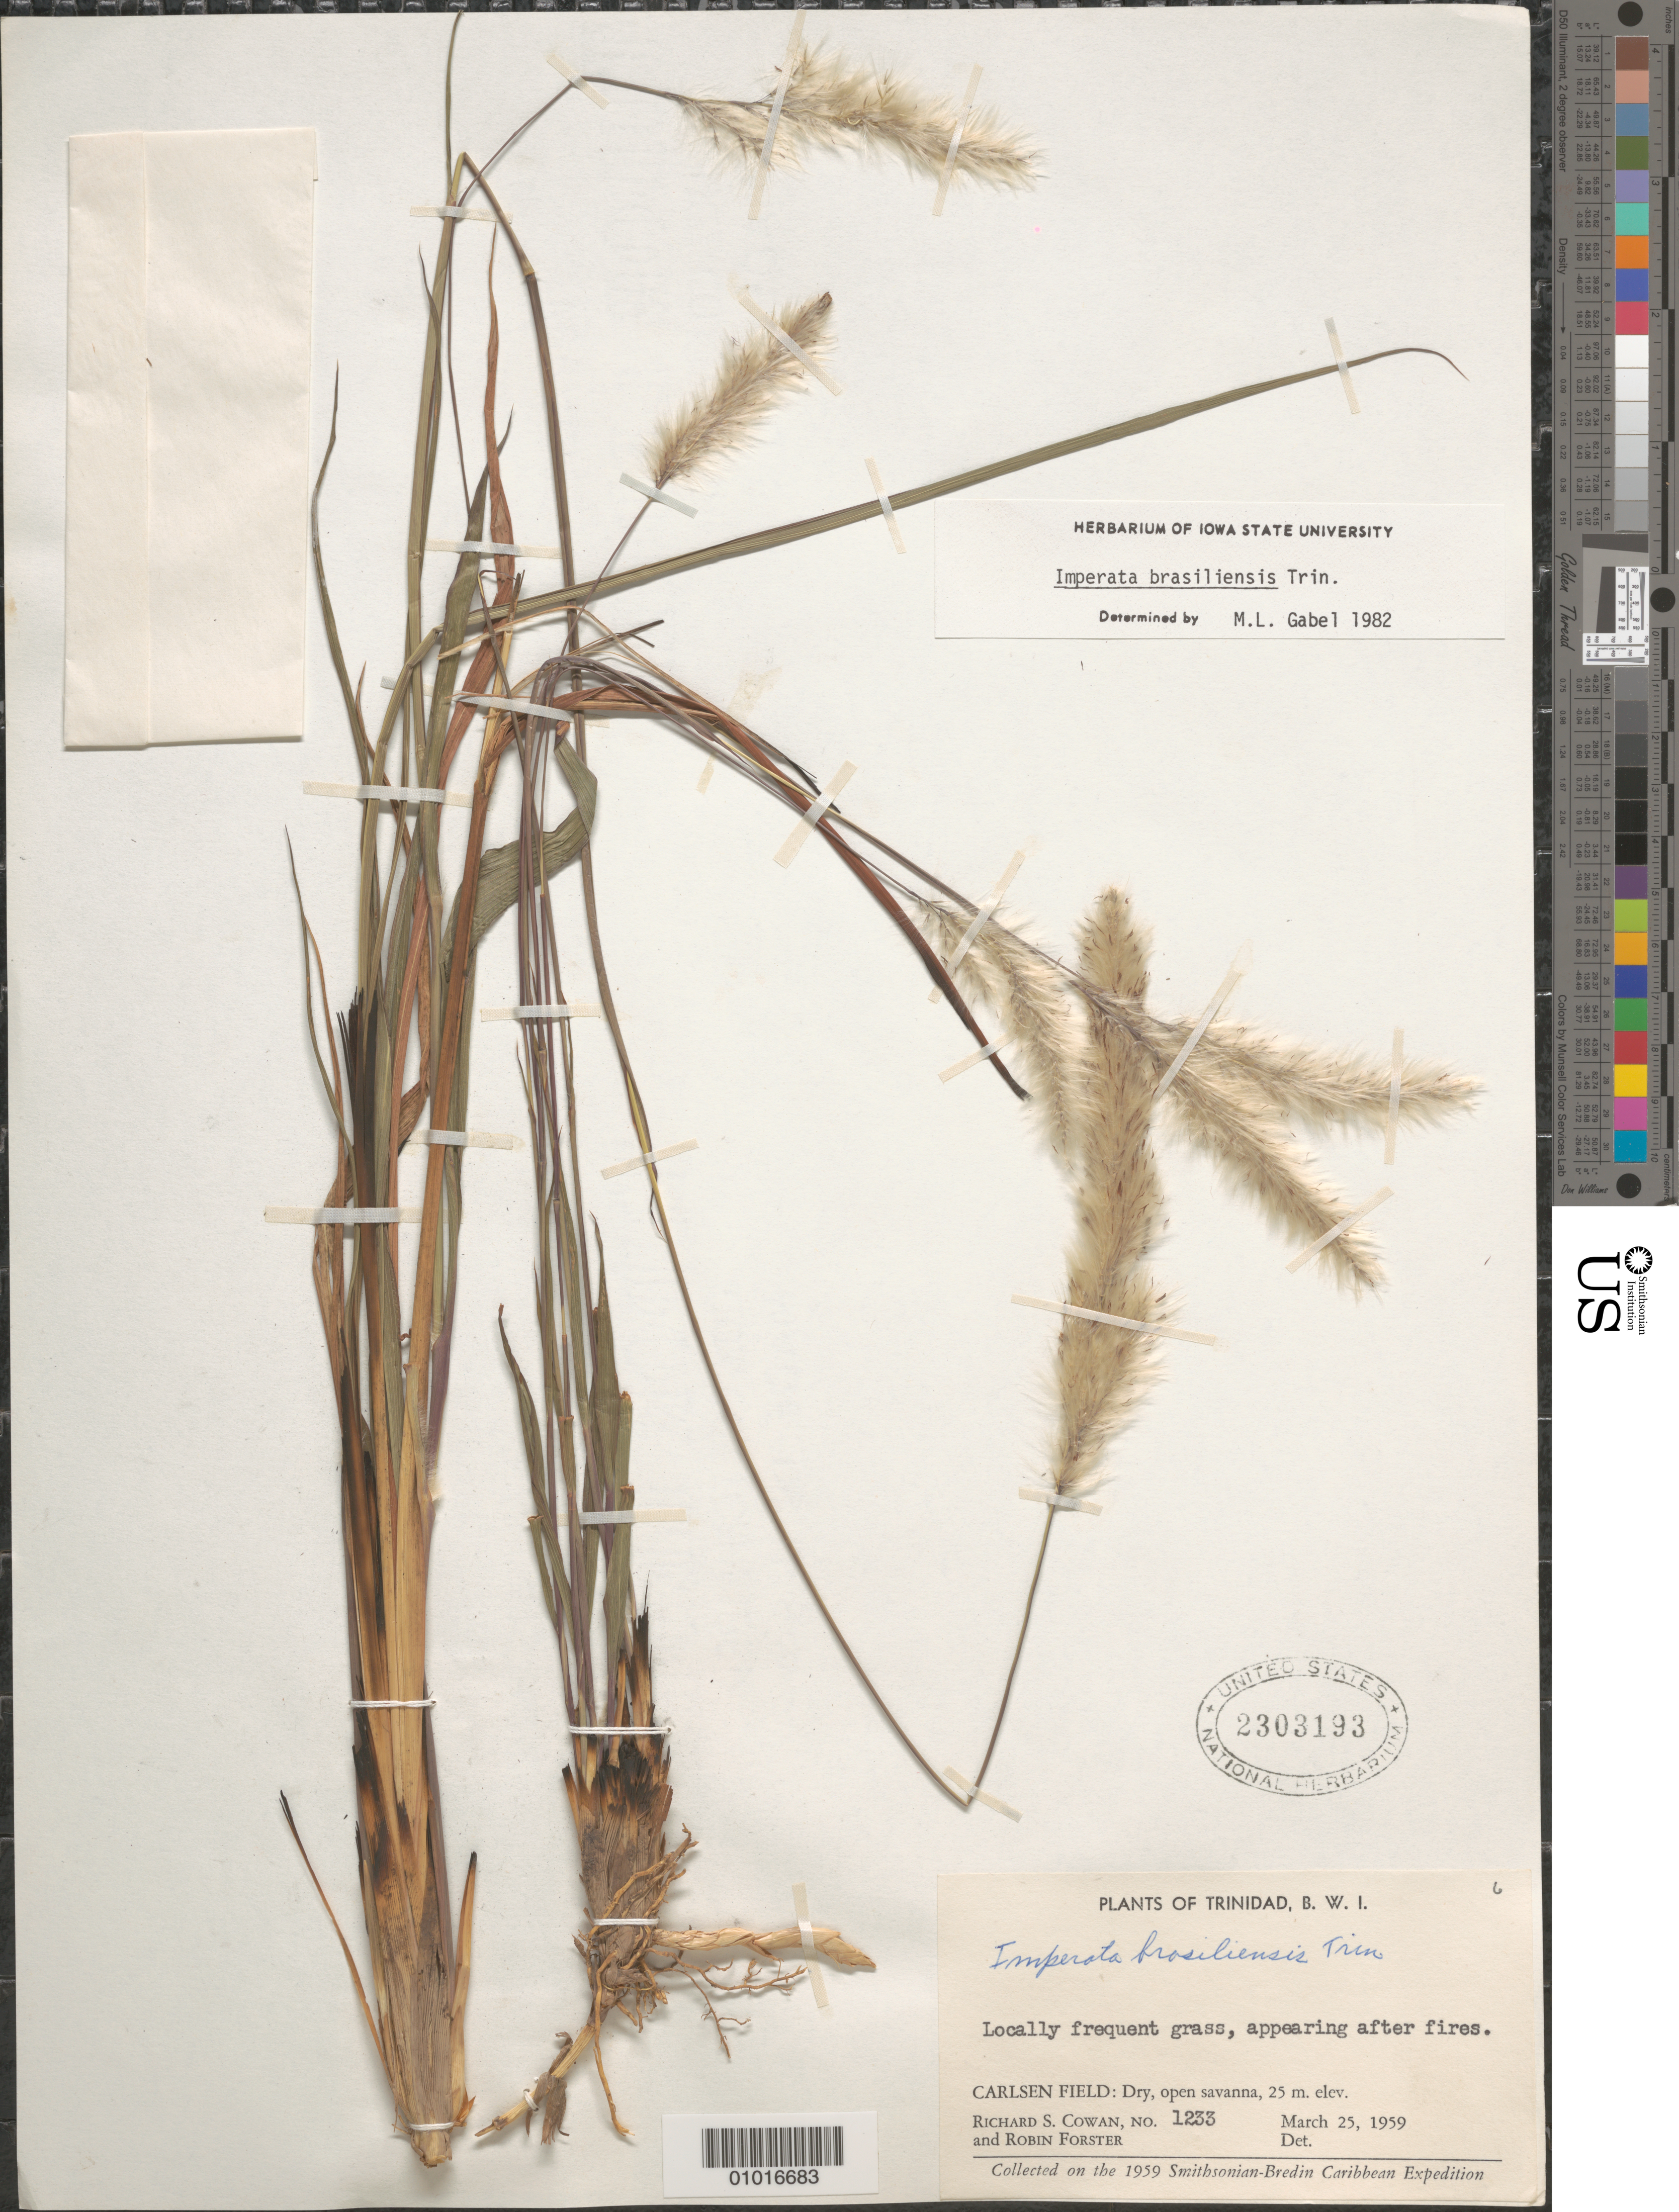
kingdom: Plantae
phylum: Tracheophyta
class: Liliopsida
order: Poales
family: Poaceae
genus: Imperata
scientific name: Imperata brasiliensis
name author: Trin.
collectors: R. S. Cowan & R. Forster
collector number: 1233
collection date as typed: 25 Mar 1959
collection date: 1959-03-25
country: Trinidad and Tobago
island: Trinidad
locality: Carslen Field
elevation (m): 25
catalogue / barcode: US 2303193